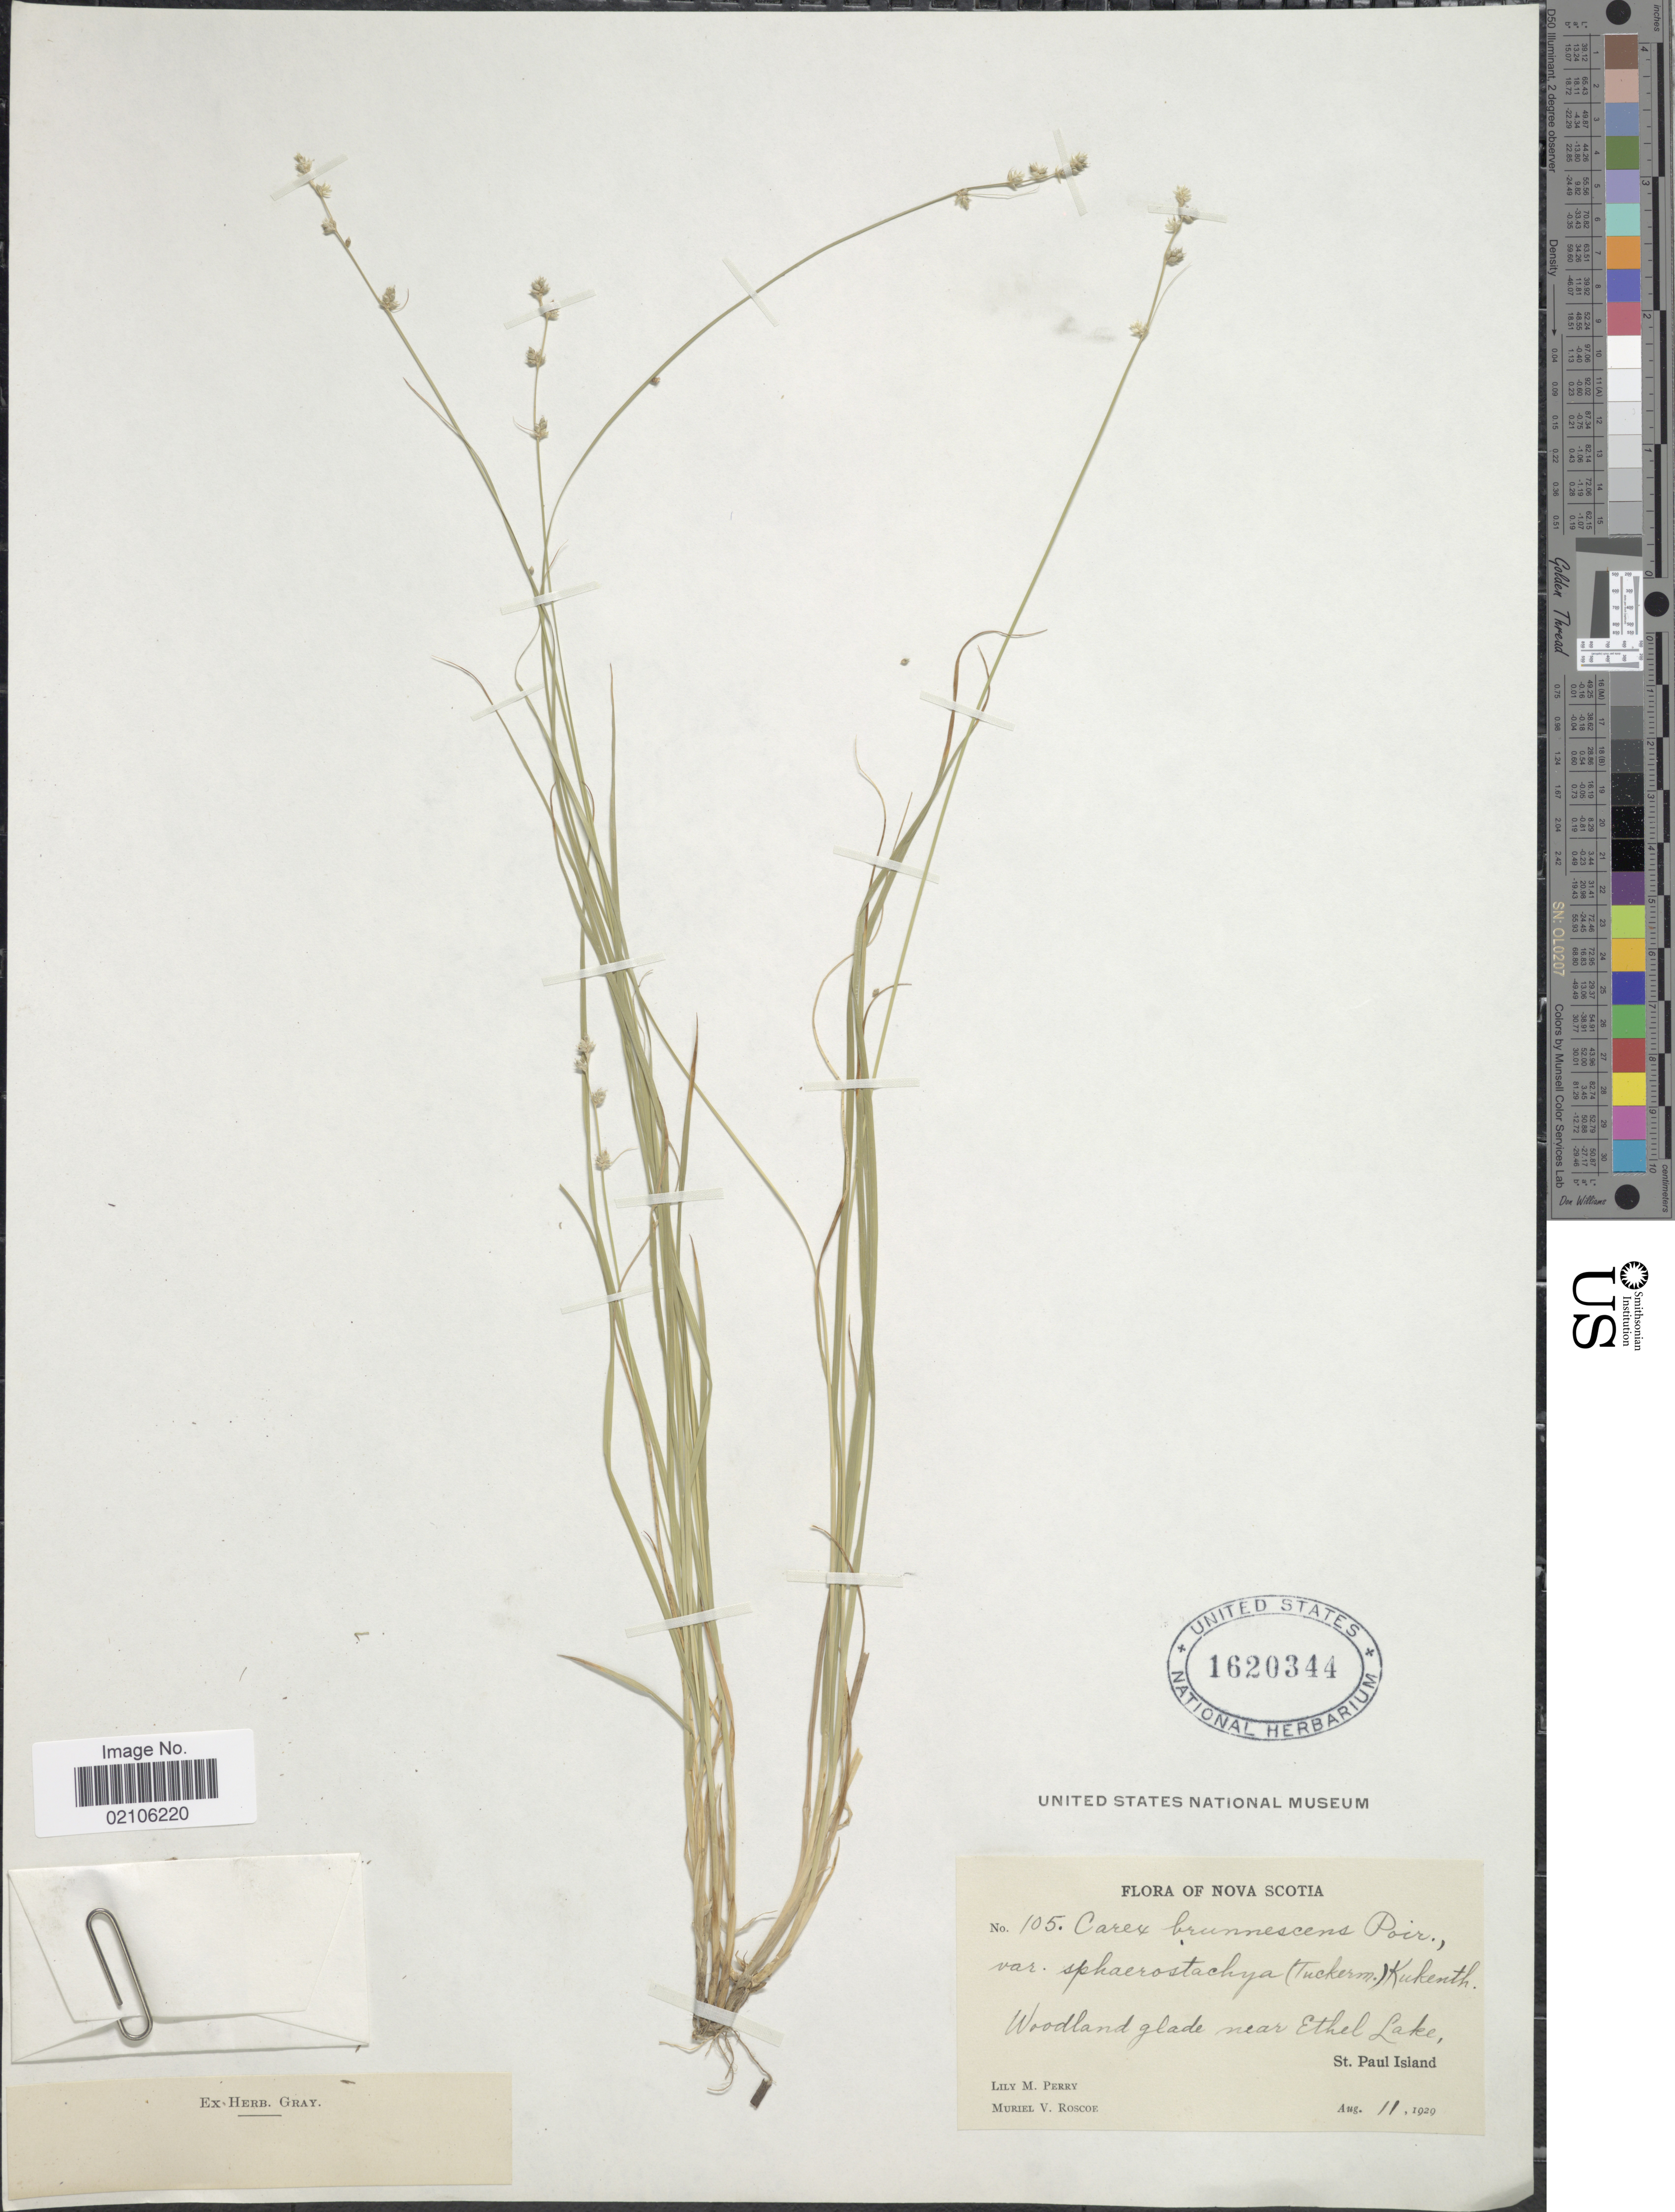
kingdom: Plantae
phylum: Tracheophyta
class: Liliopsida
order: Poales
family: Cyperaceae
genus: Carex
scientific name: Carex brunnescens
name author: (Pers.) Poir.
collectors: L. M. Perry & M. Roscoe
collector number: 105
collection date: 1929-08-11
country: Canada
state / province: Nova Scotia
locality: Woodland glade near Ethel Lake, St. Paul Island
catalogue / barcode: US 1620344